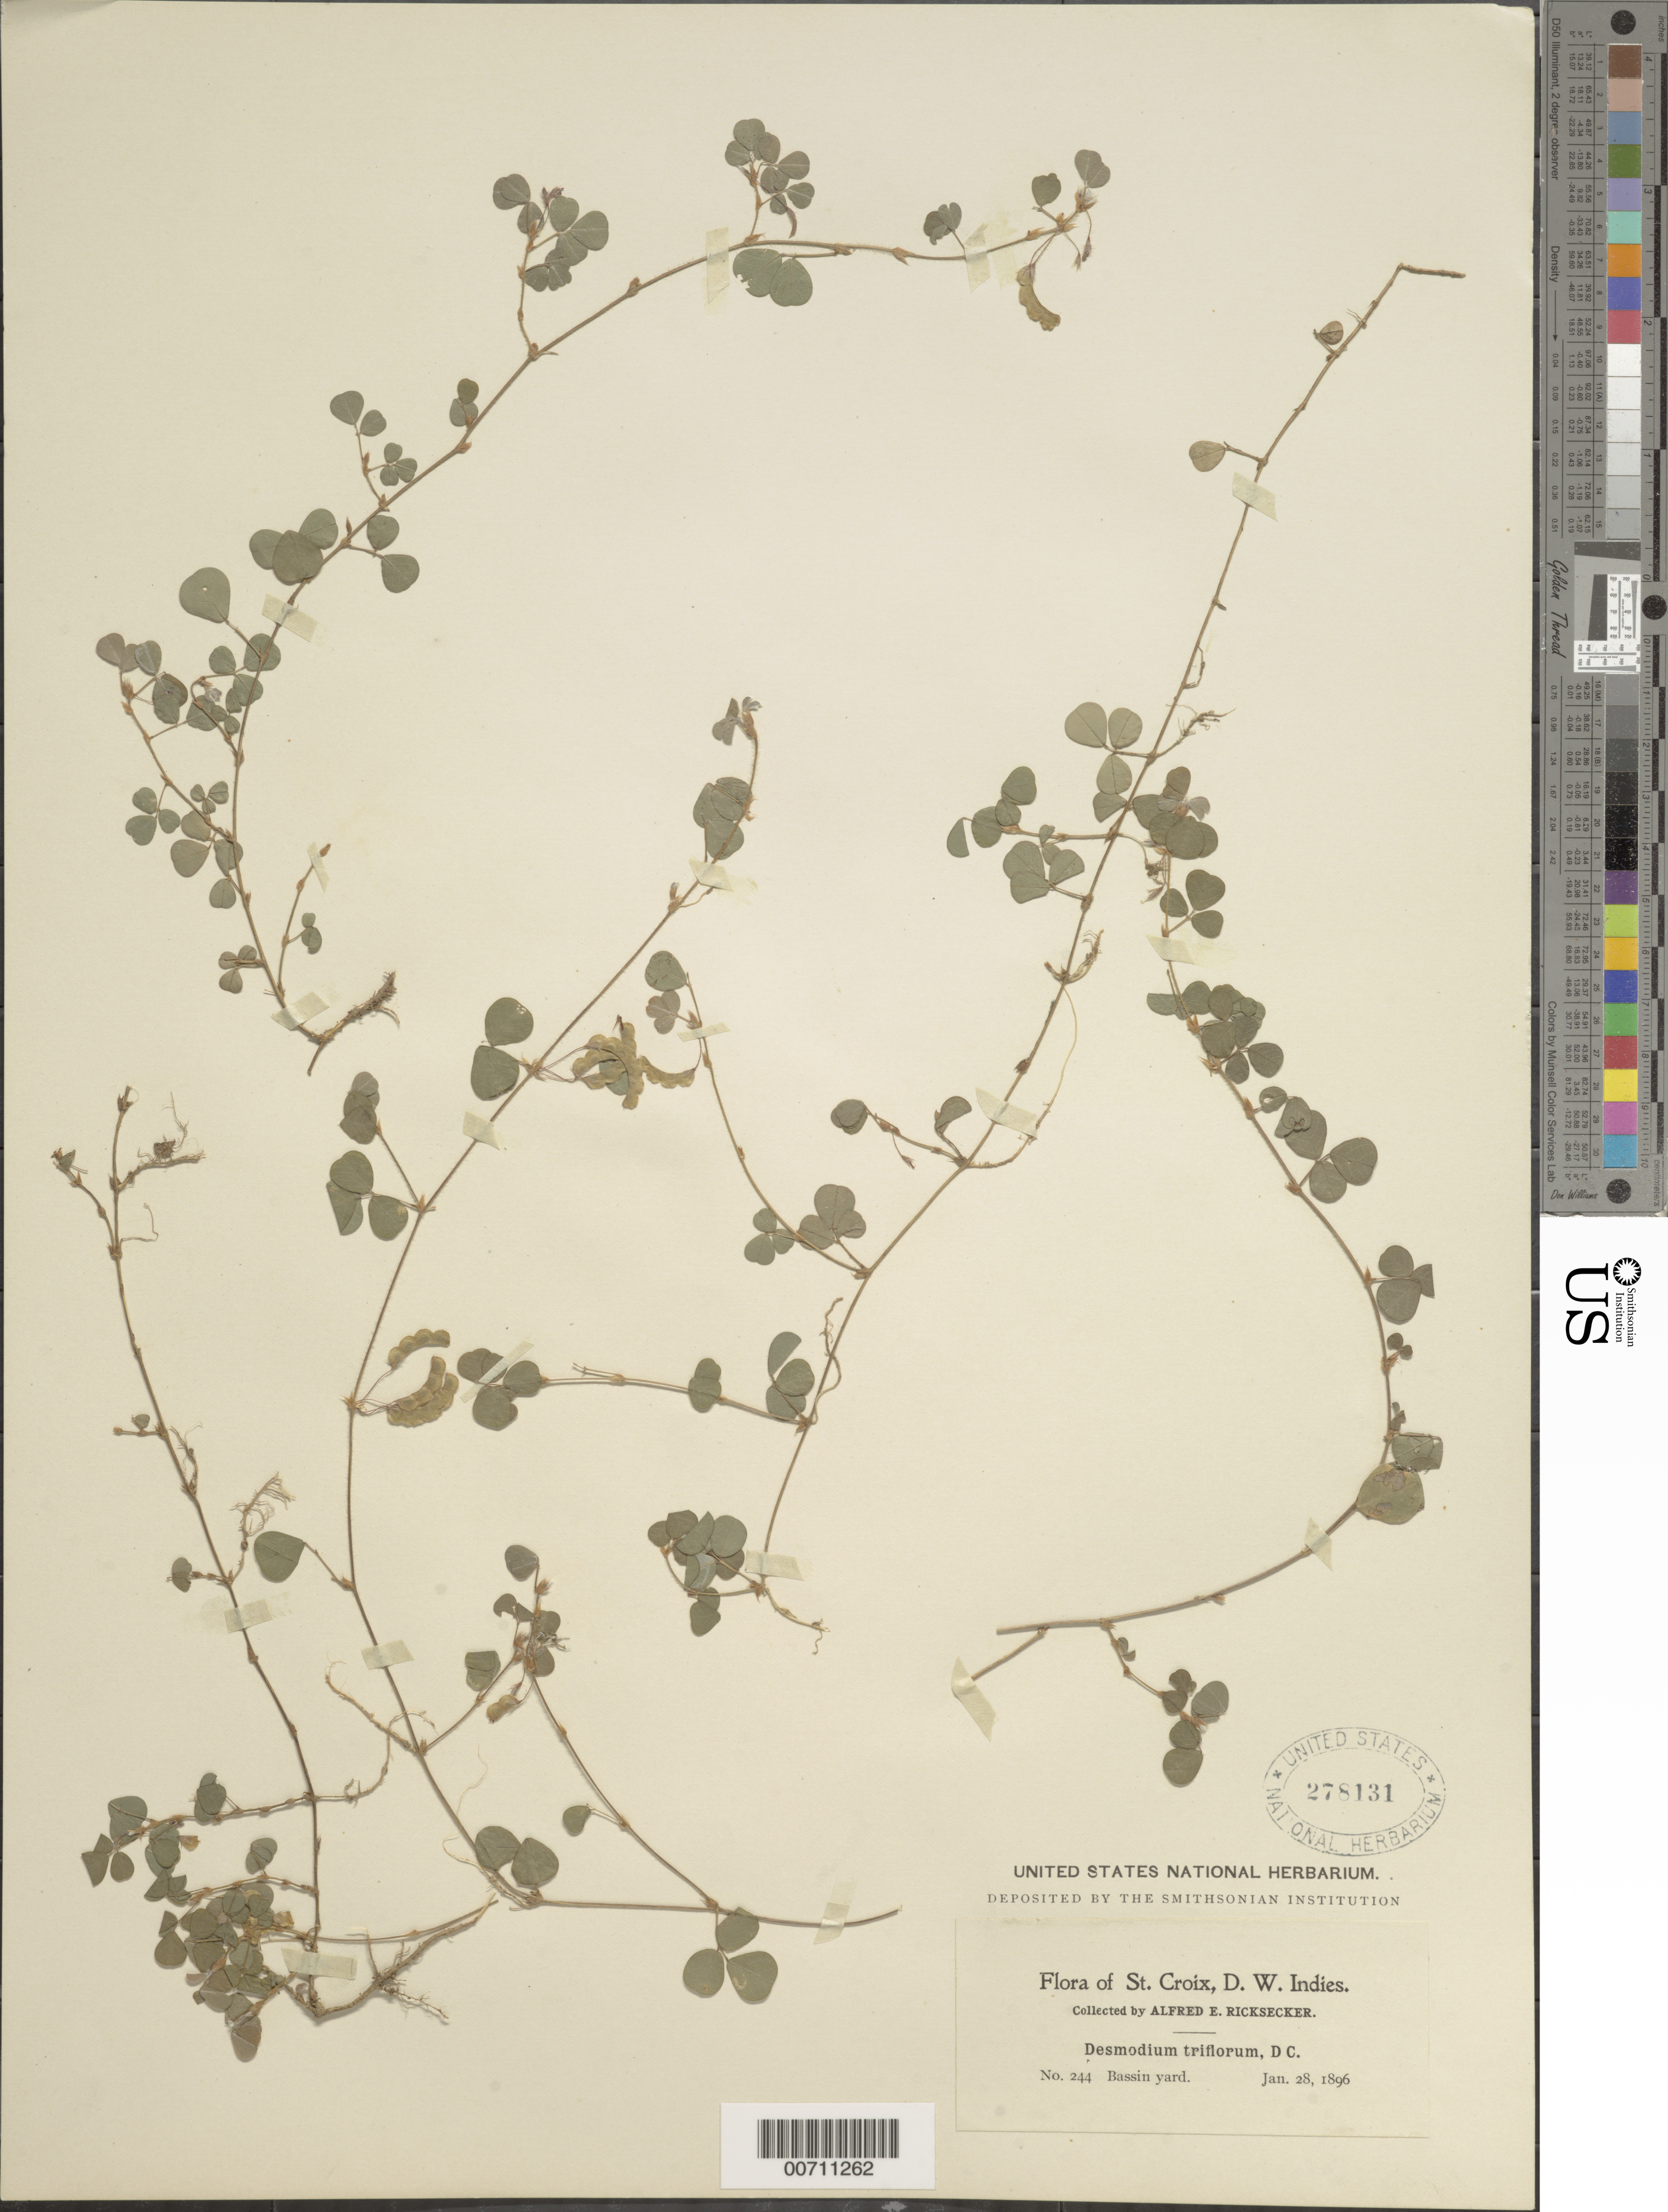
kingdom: Plantae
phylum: Tracheophyta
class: Magnoliopsida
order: Fabales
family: Fabaceae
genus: Grona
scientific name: Grona triflora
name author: (L.) H. Ohashi & K. Ohashi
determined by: Strong, Mark T., (BOT), Smithsonian Institution - National Museum of Natural History (UNITED STATES)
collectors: A. E. Ricksecker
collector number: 244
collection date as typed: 28 Jan 1896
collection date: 1896-01-28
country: U.S. Virgin Islands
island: St. Croix Island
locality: Bassin yard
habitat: Bassin yard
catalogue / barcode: US 278131